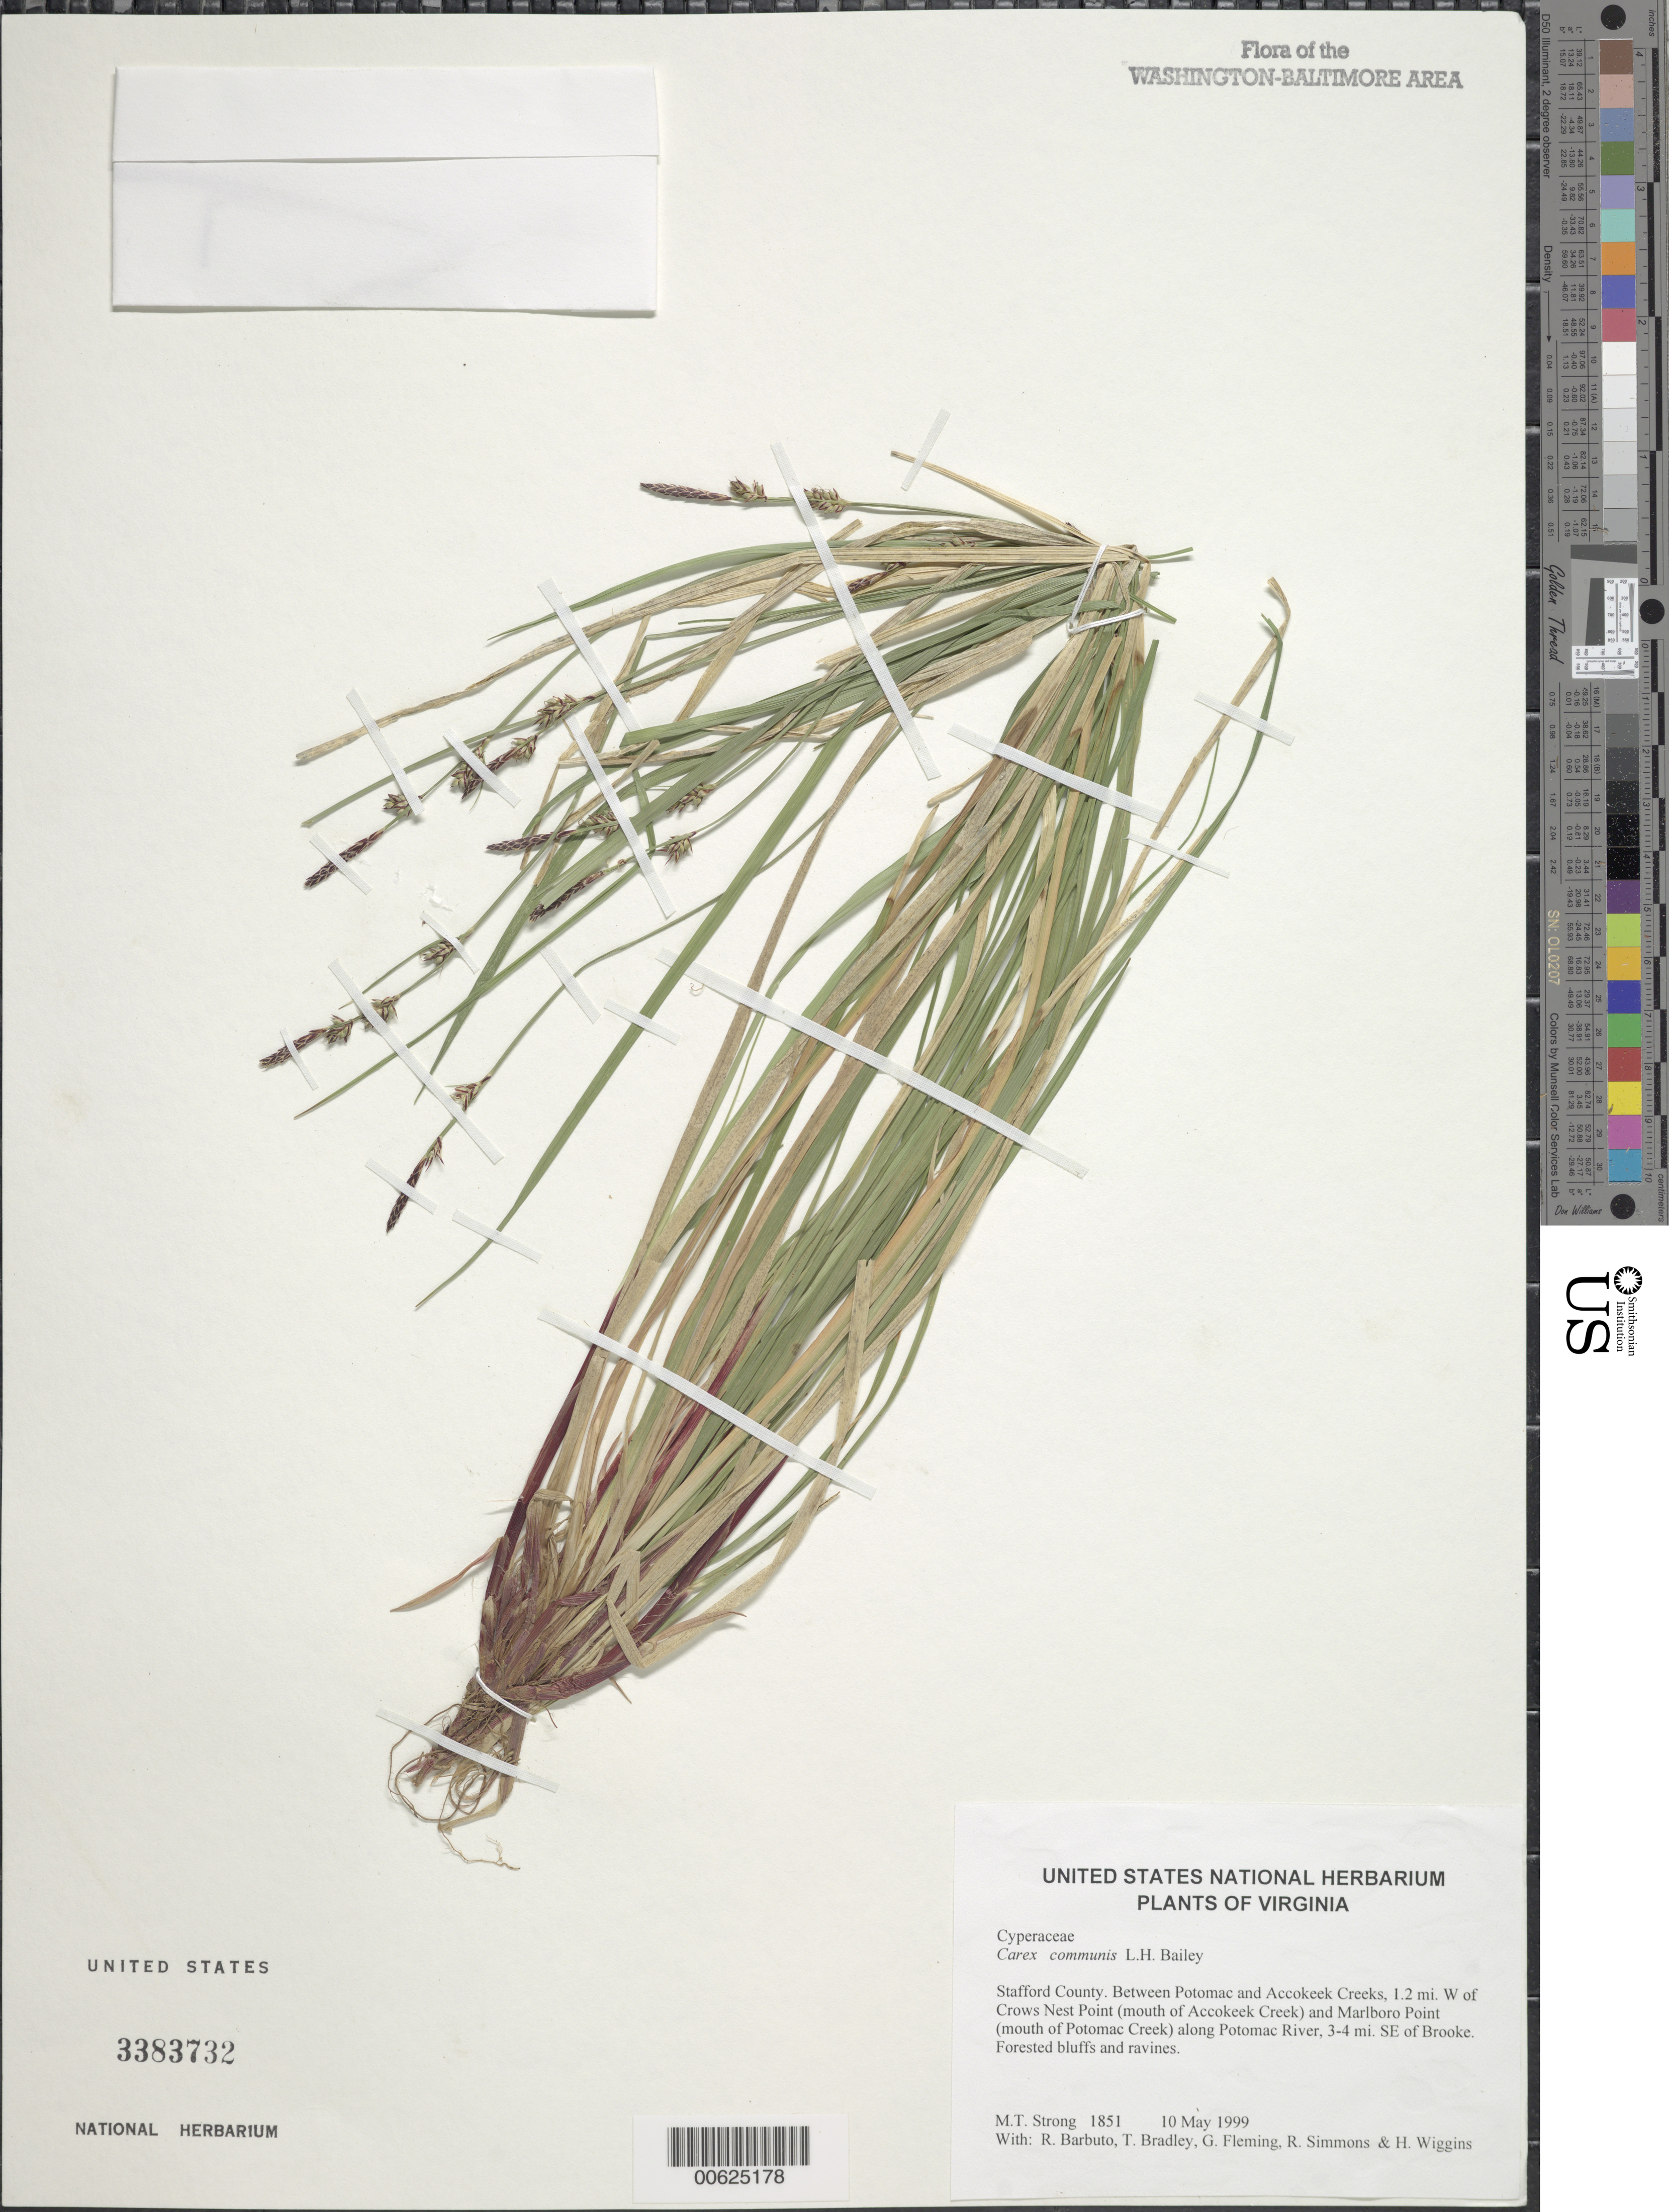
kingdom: Plantae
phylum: Tracheophyta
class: Liliopsida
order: Poales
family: Cyperaceae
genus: Carex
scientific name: Carex communis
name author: L.H. Bailey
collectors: M. T. Strong, R. Barbuto, T. Bradley, G. Fleming, R. Simmons & H. Wiggins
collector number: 1851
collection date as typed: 10 May 1999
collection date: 1999-05-10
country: United States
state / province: Virginia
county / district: Stafford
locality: Between Potomac and Accokeek Creeks, 1.2 mi. W of Crows Nest Point (mouth of Accokeek Creek) and Marlboro Point (mouth of Potomac Creek) along Potomac River, 3-4 mi. SE of Brooke.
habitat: Forested bluffs and ravines.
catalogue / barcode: US 3383732